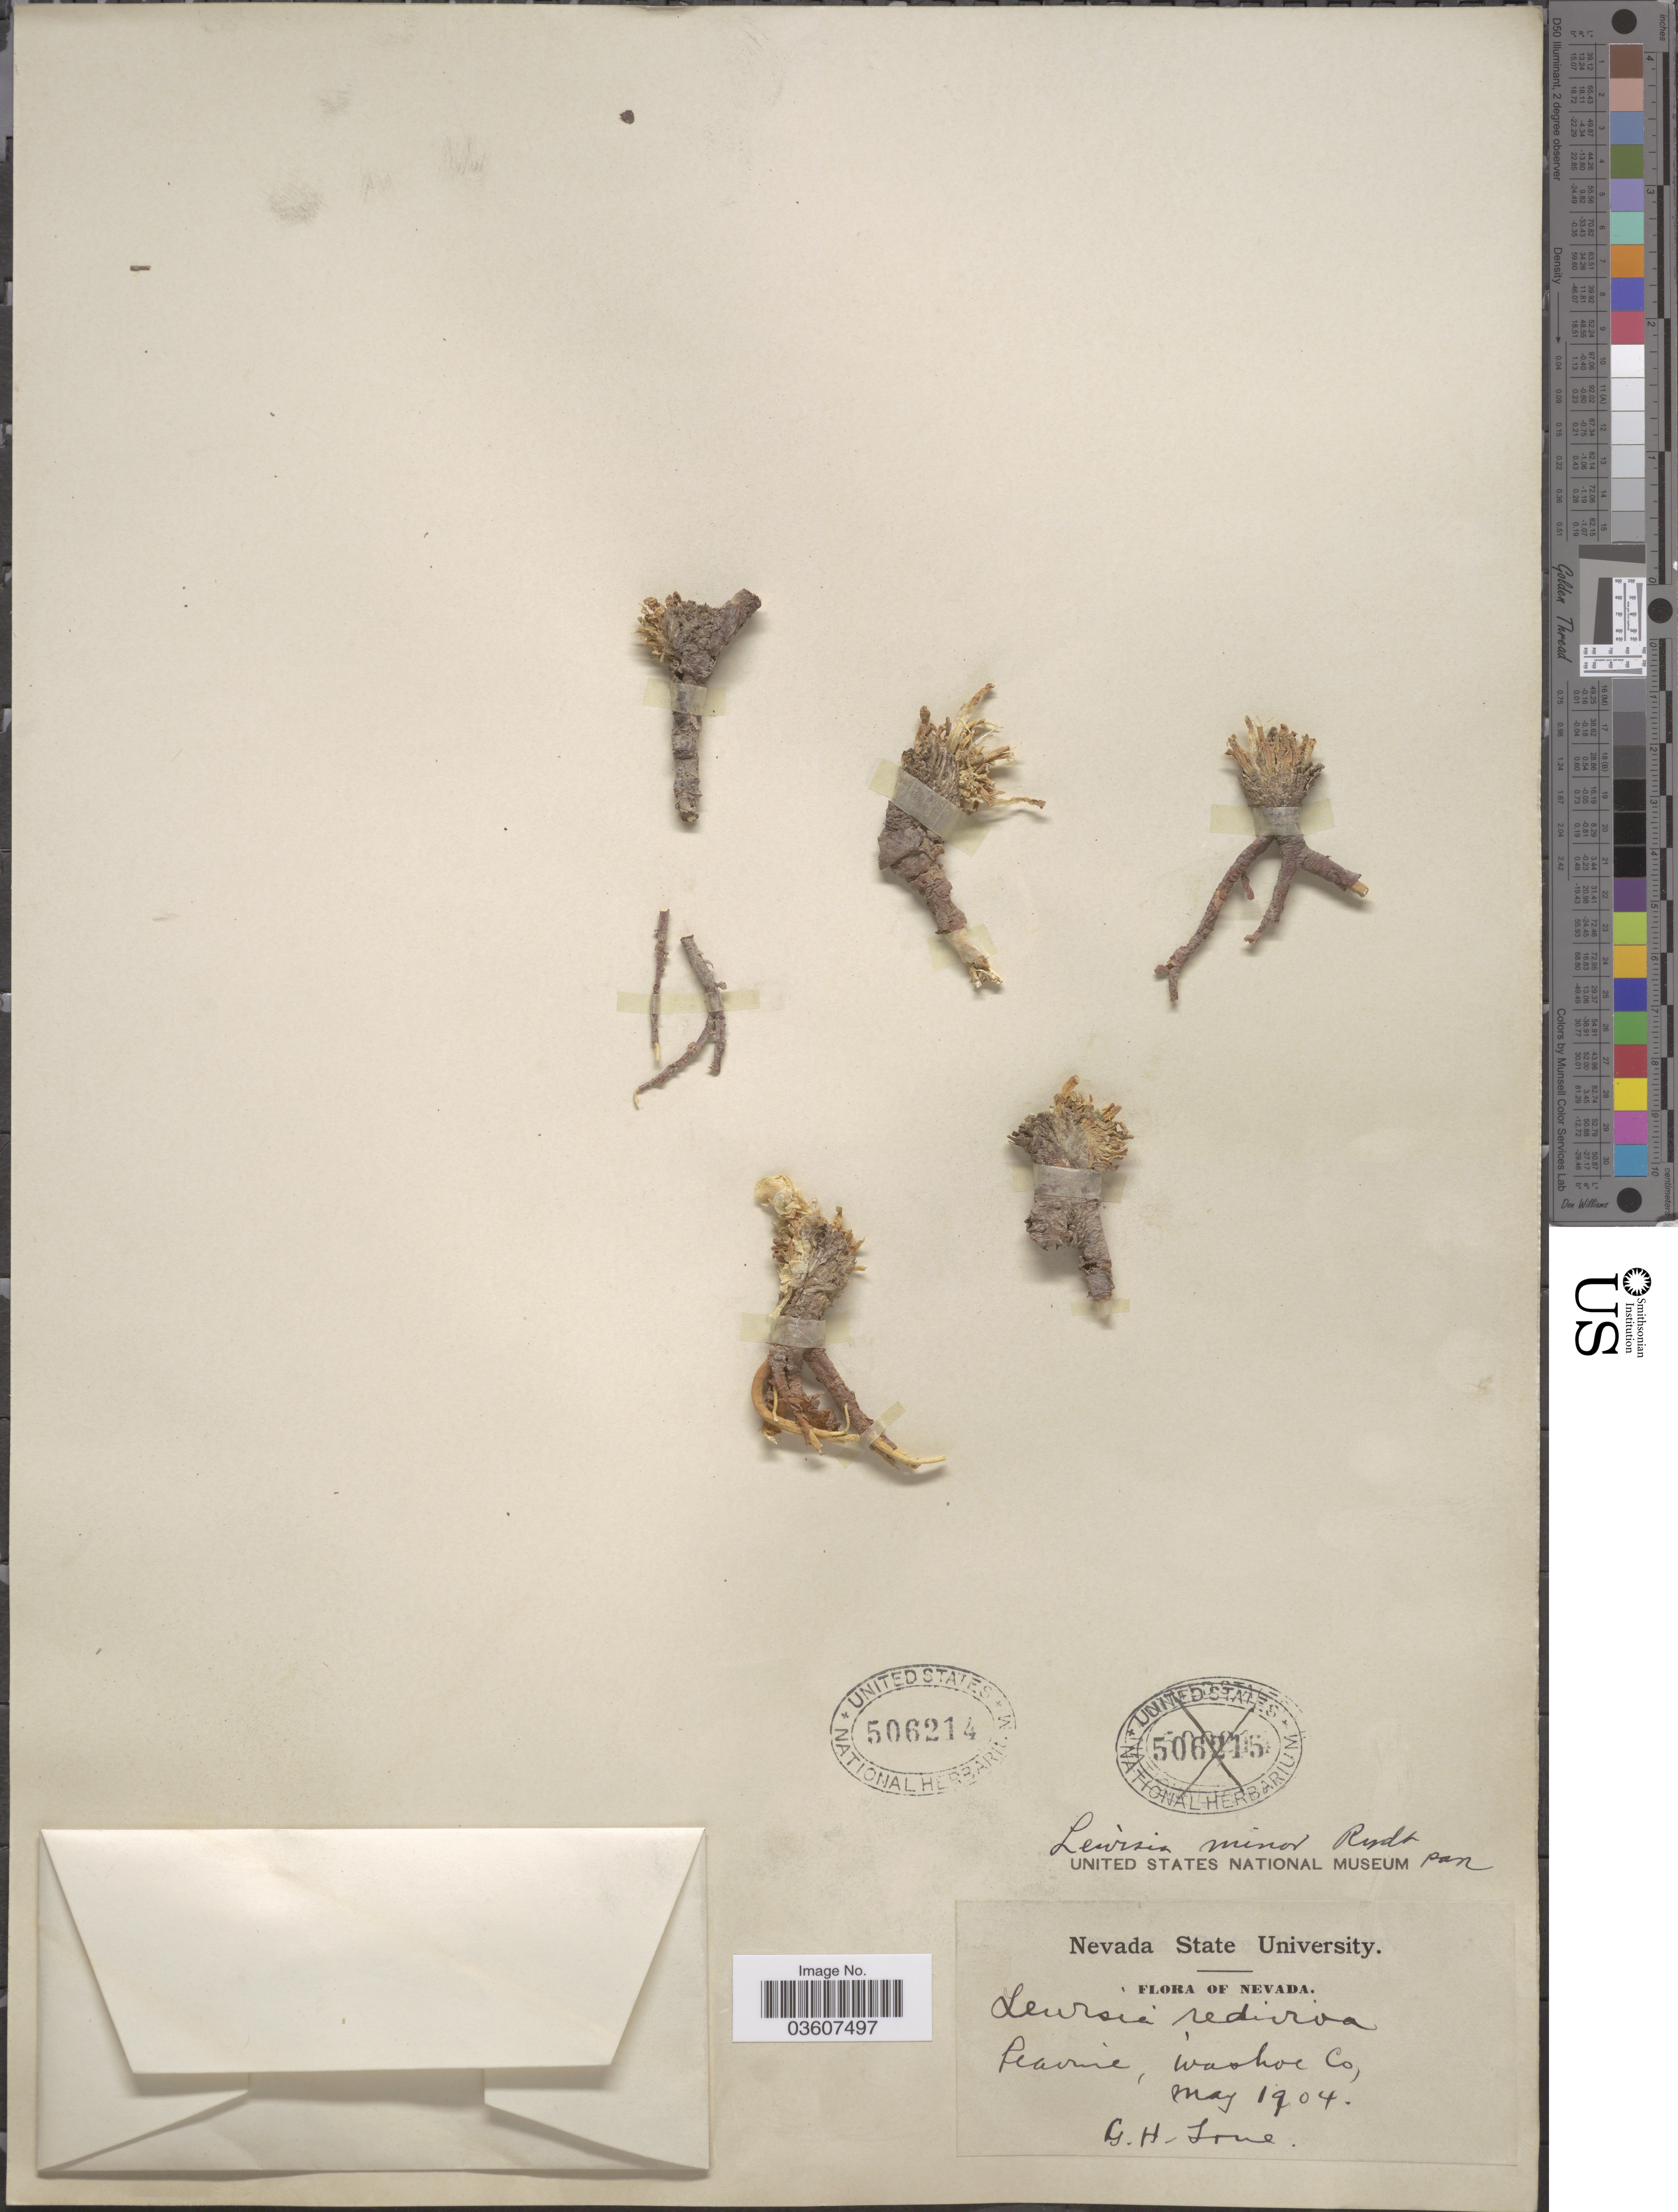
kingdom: Plantae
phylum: Tracheophyta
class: Magnoliopsida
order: Caryophyllales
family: Montiaceae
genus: Lewisia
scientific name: Lewisia rediviva var. minor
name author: (Rydb.) Munz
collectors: G. Love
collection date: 1904-05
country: United States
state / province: Nevada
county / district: Washoe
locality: Peavine, Washoe Co.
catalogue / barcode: US 506214